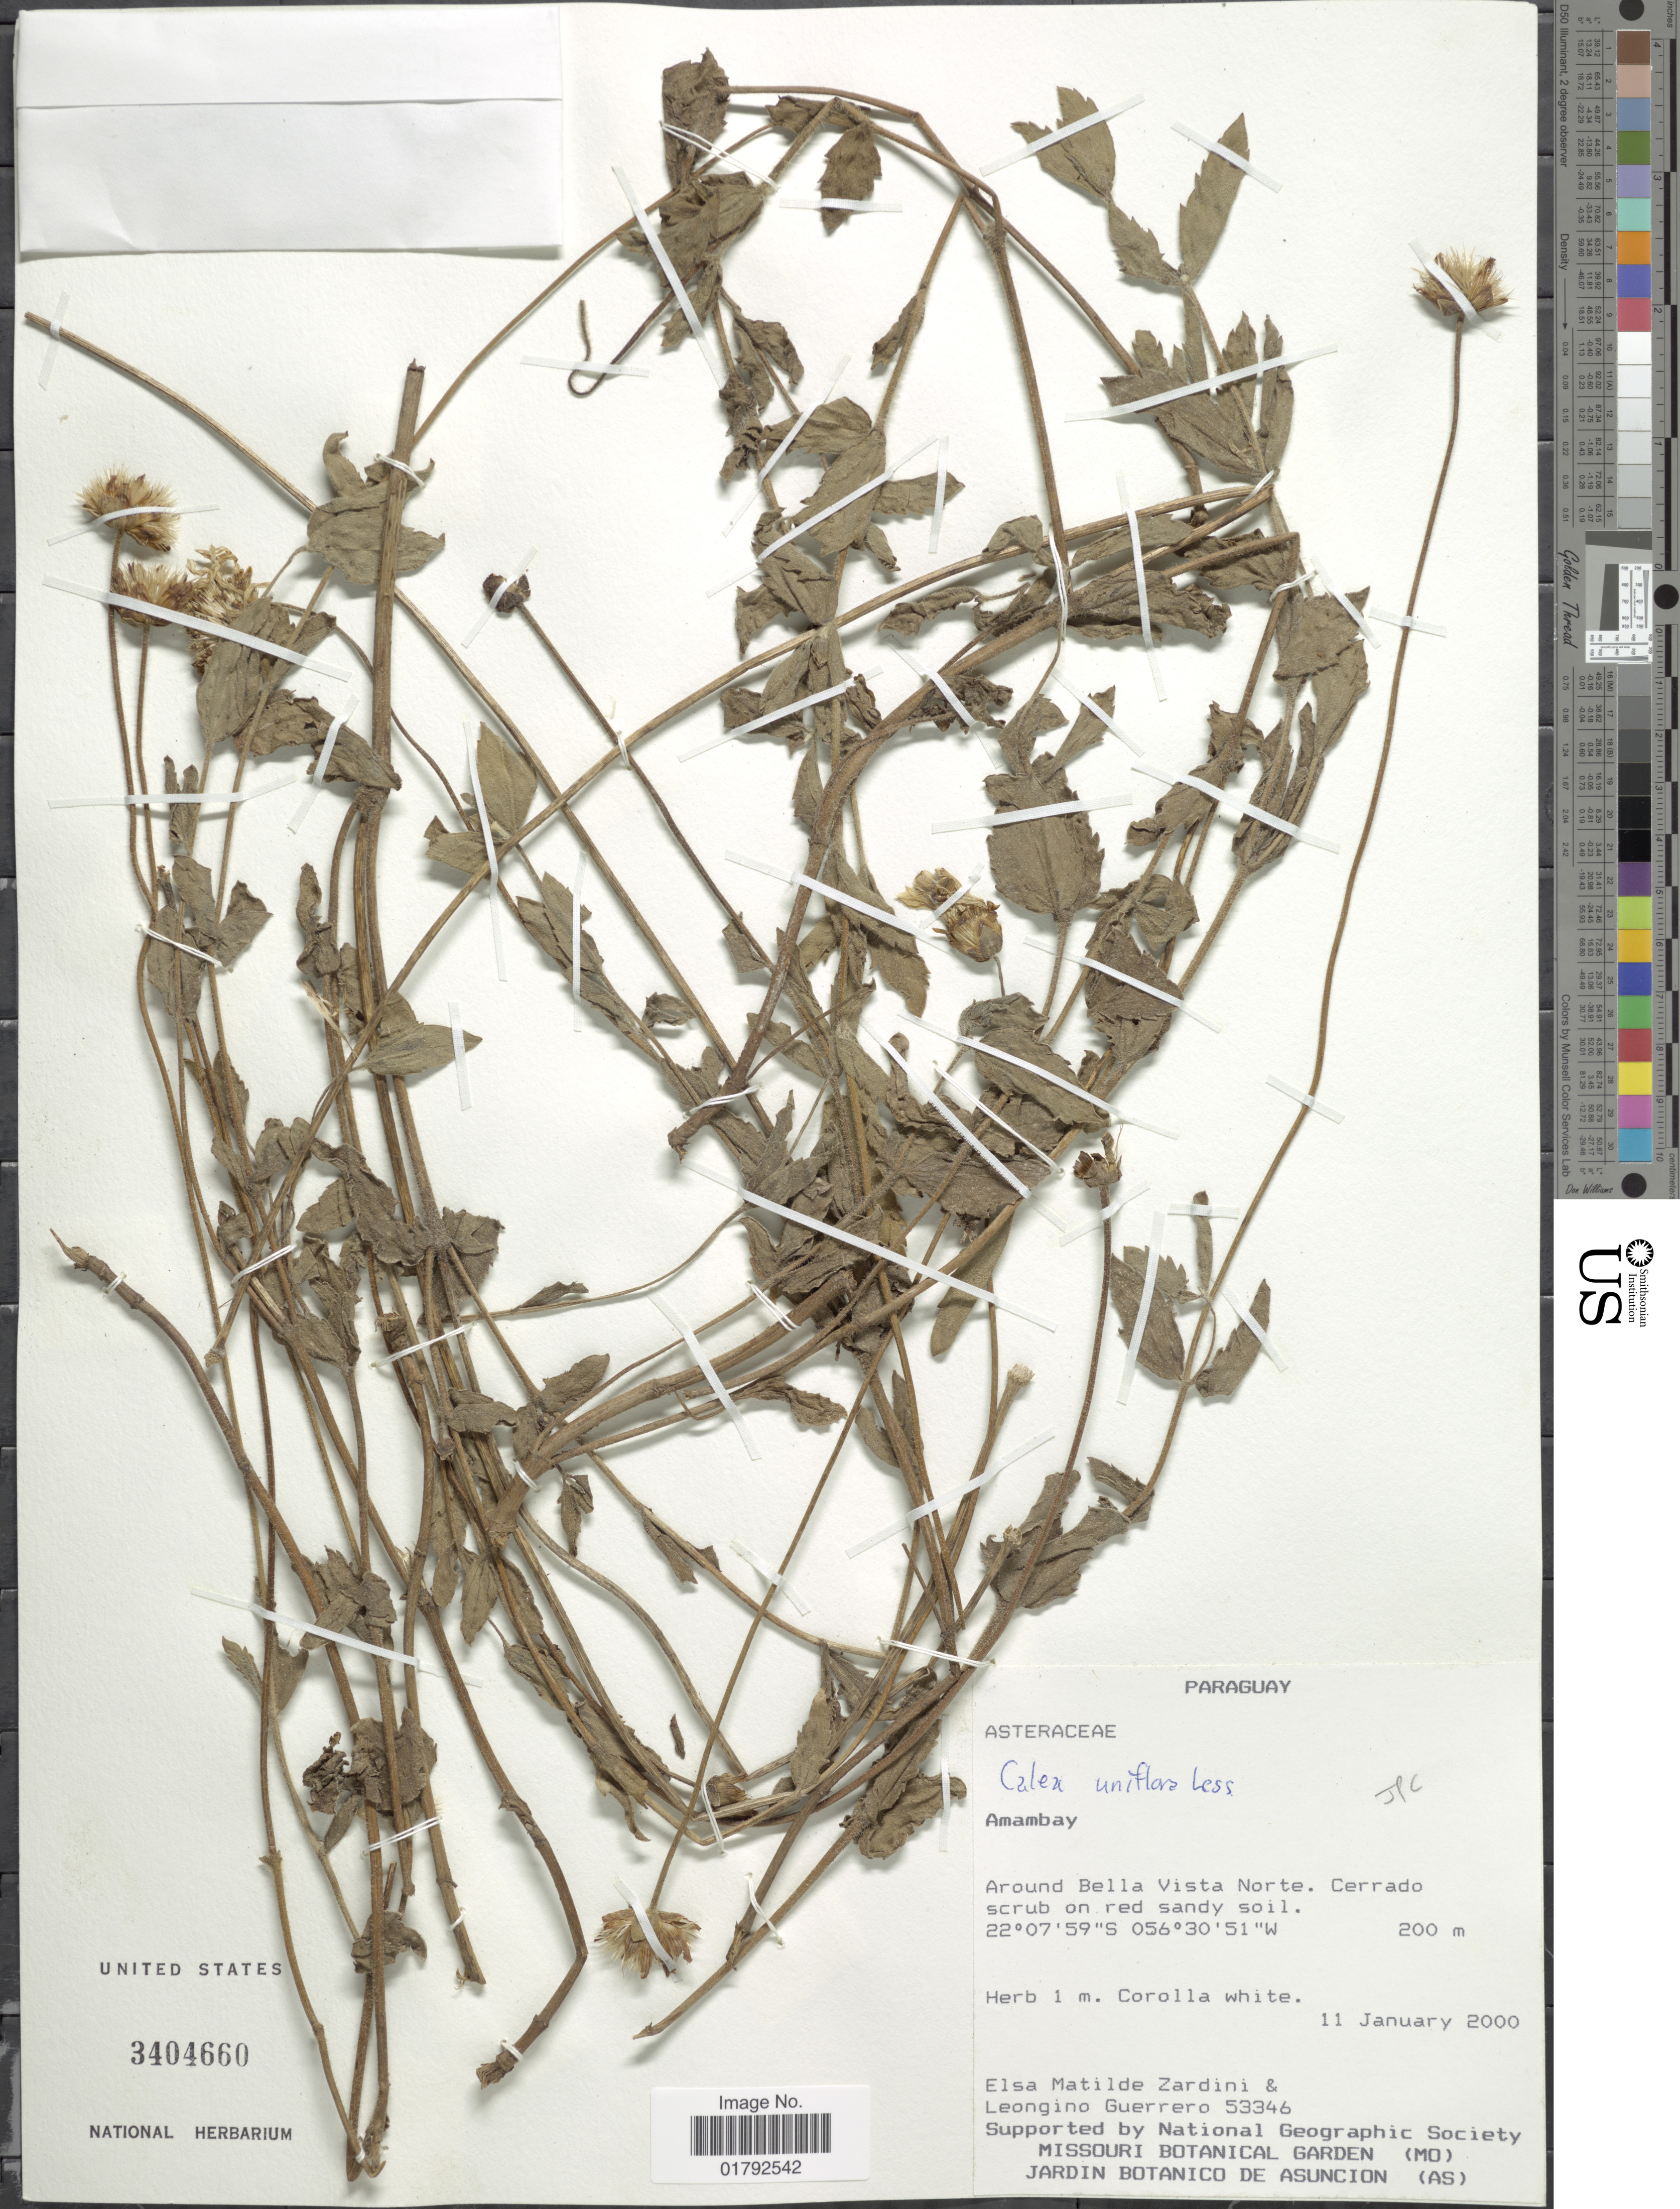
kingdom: Plantae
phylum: Tracheophyta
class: Magnoliopsida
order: Asterales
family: Asteraceae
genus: Calea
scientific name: Calea uniflora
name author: Less.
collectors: E. M. Zardini & L. Guerrero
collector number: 53346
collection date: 2000-01-11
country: Paraguay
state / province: Amambay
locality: Around Bella Vista Norte.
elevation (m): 200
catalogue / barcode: US 3404660